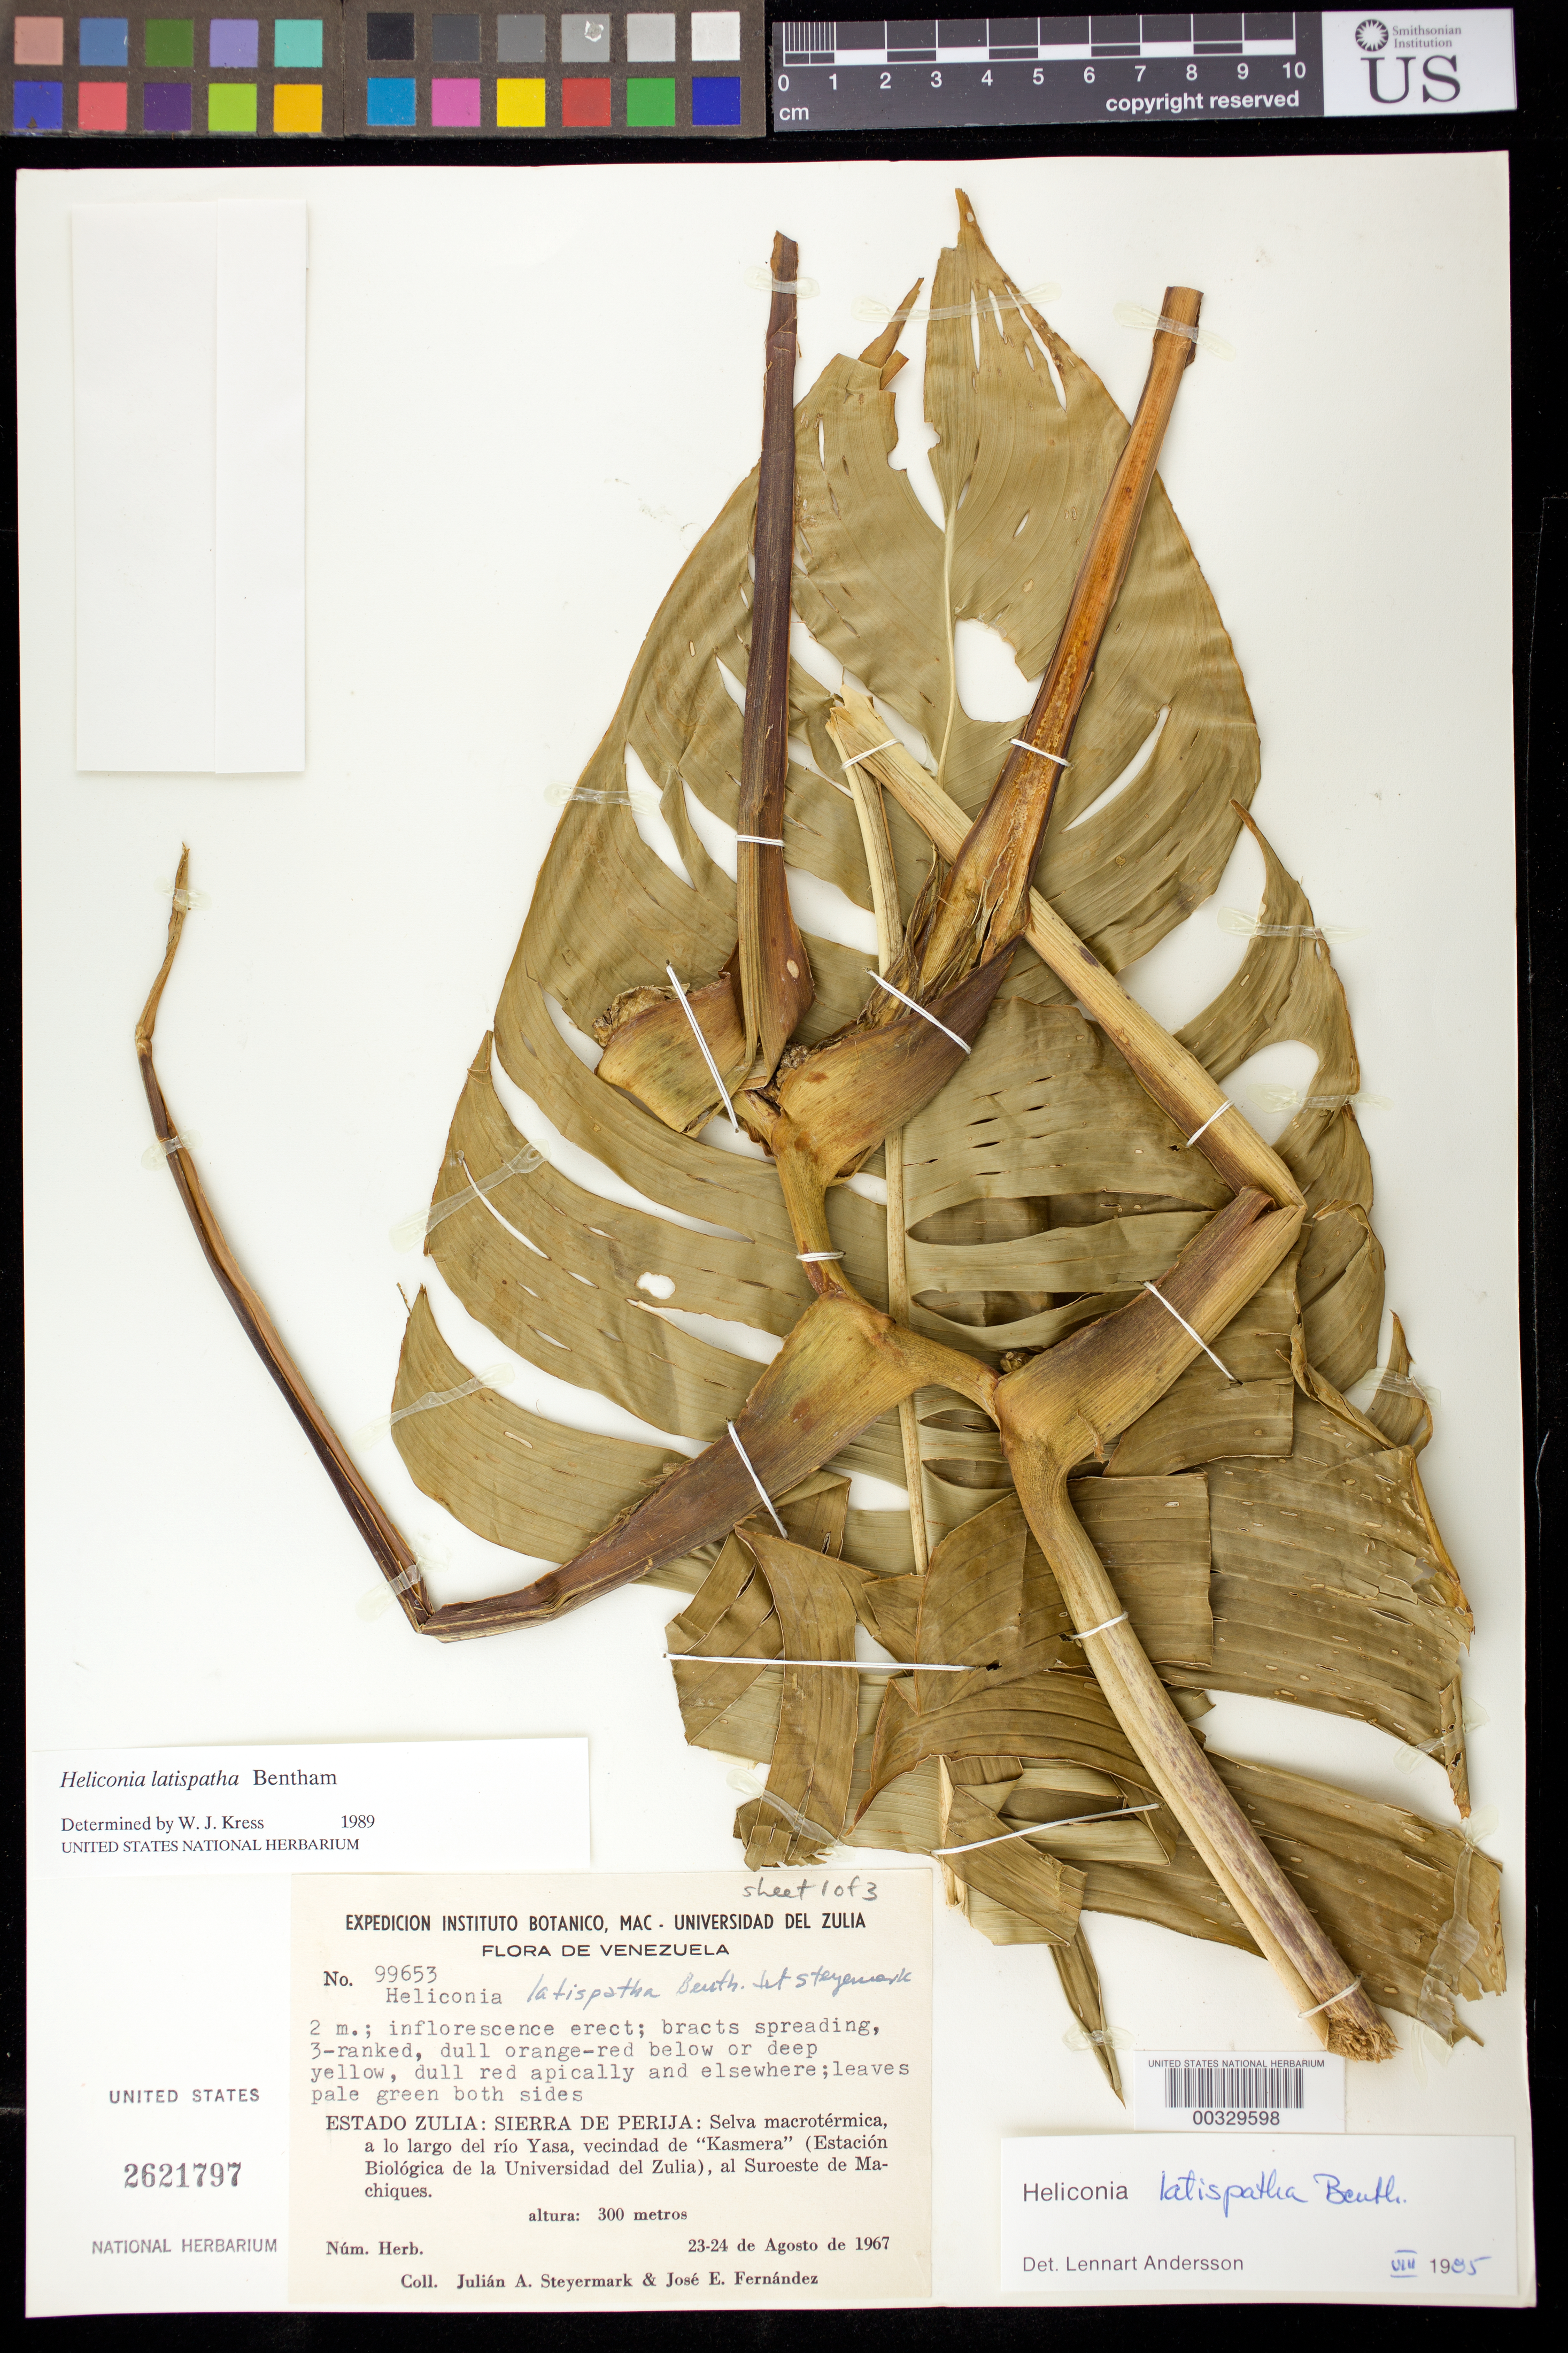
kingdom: Plantae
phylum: Tracheophyta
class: Liliopsida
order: Zingiberales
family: Heliconiaceae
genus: Heliconia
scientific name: Heliconia latispatha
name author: Benth.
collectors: J. Steyermark & J. Fernández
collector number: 99653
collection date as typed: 23 Aug 1967 to 24 Aug 1967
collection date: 1967-08-23/1967-08-24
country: Venezuela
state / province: Zulia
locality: Sierra de perija, along rio yasa, vicinity of "kasmera" (estacion biologica de la universidad del zulia), sw of machiques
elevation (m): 300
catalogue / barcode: US 2621797